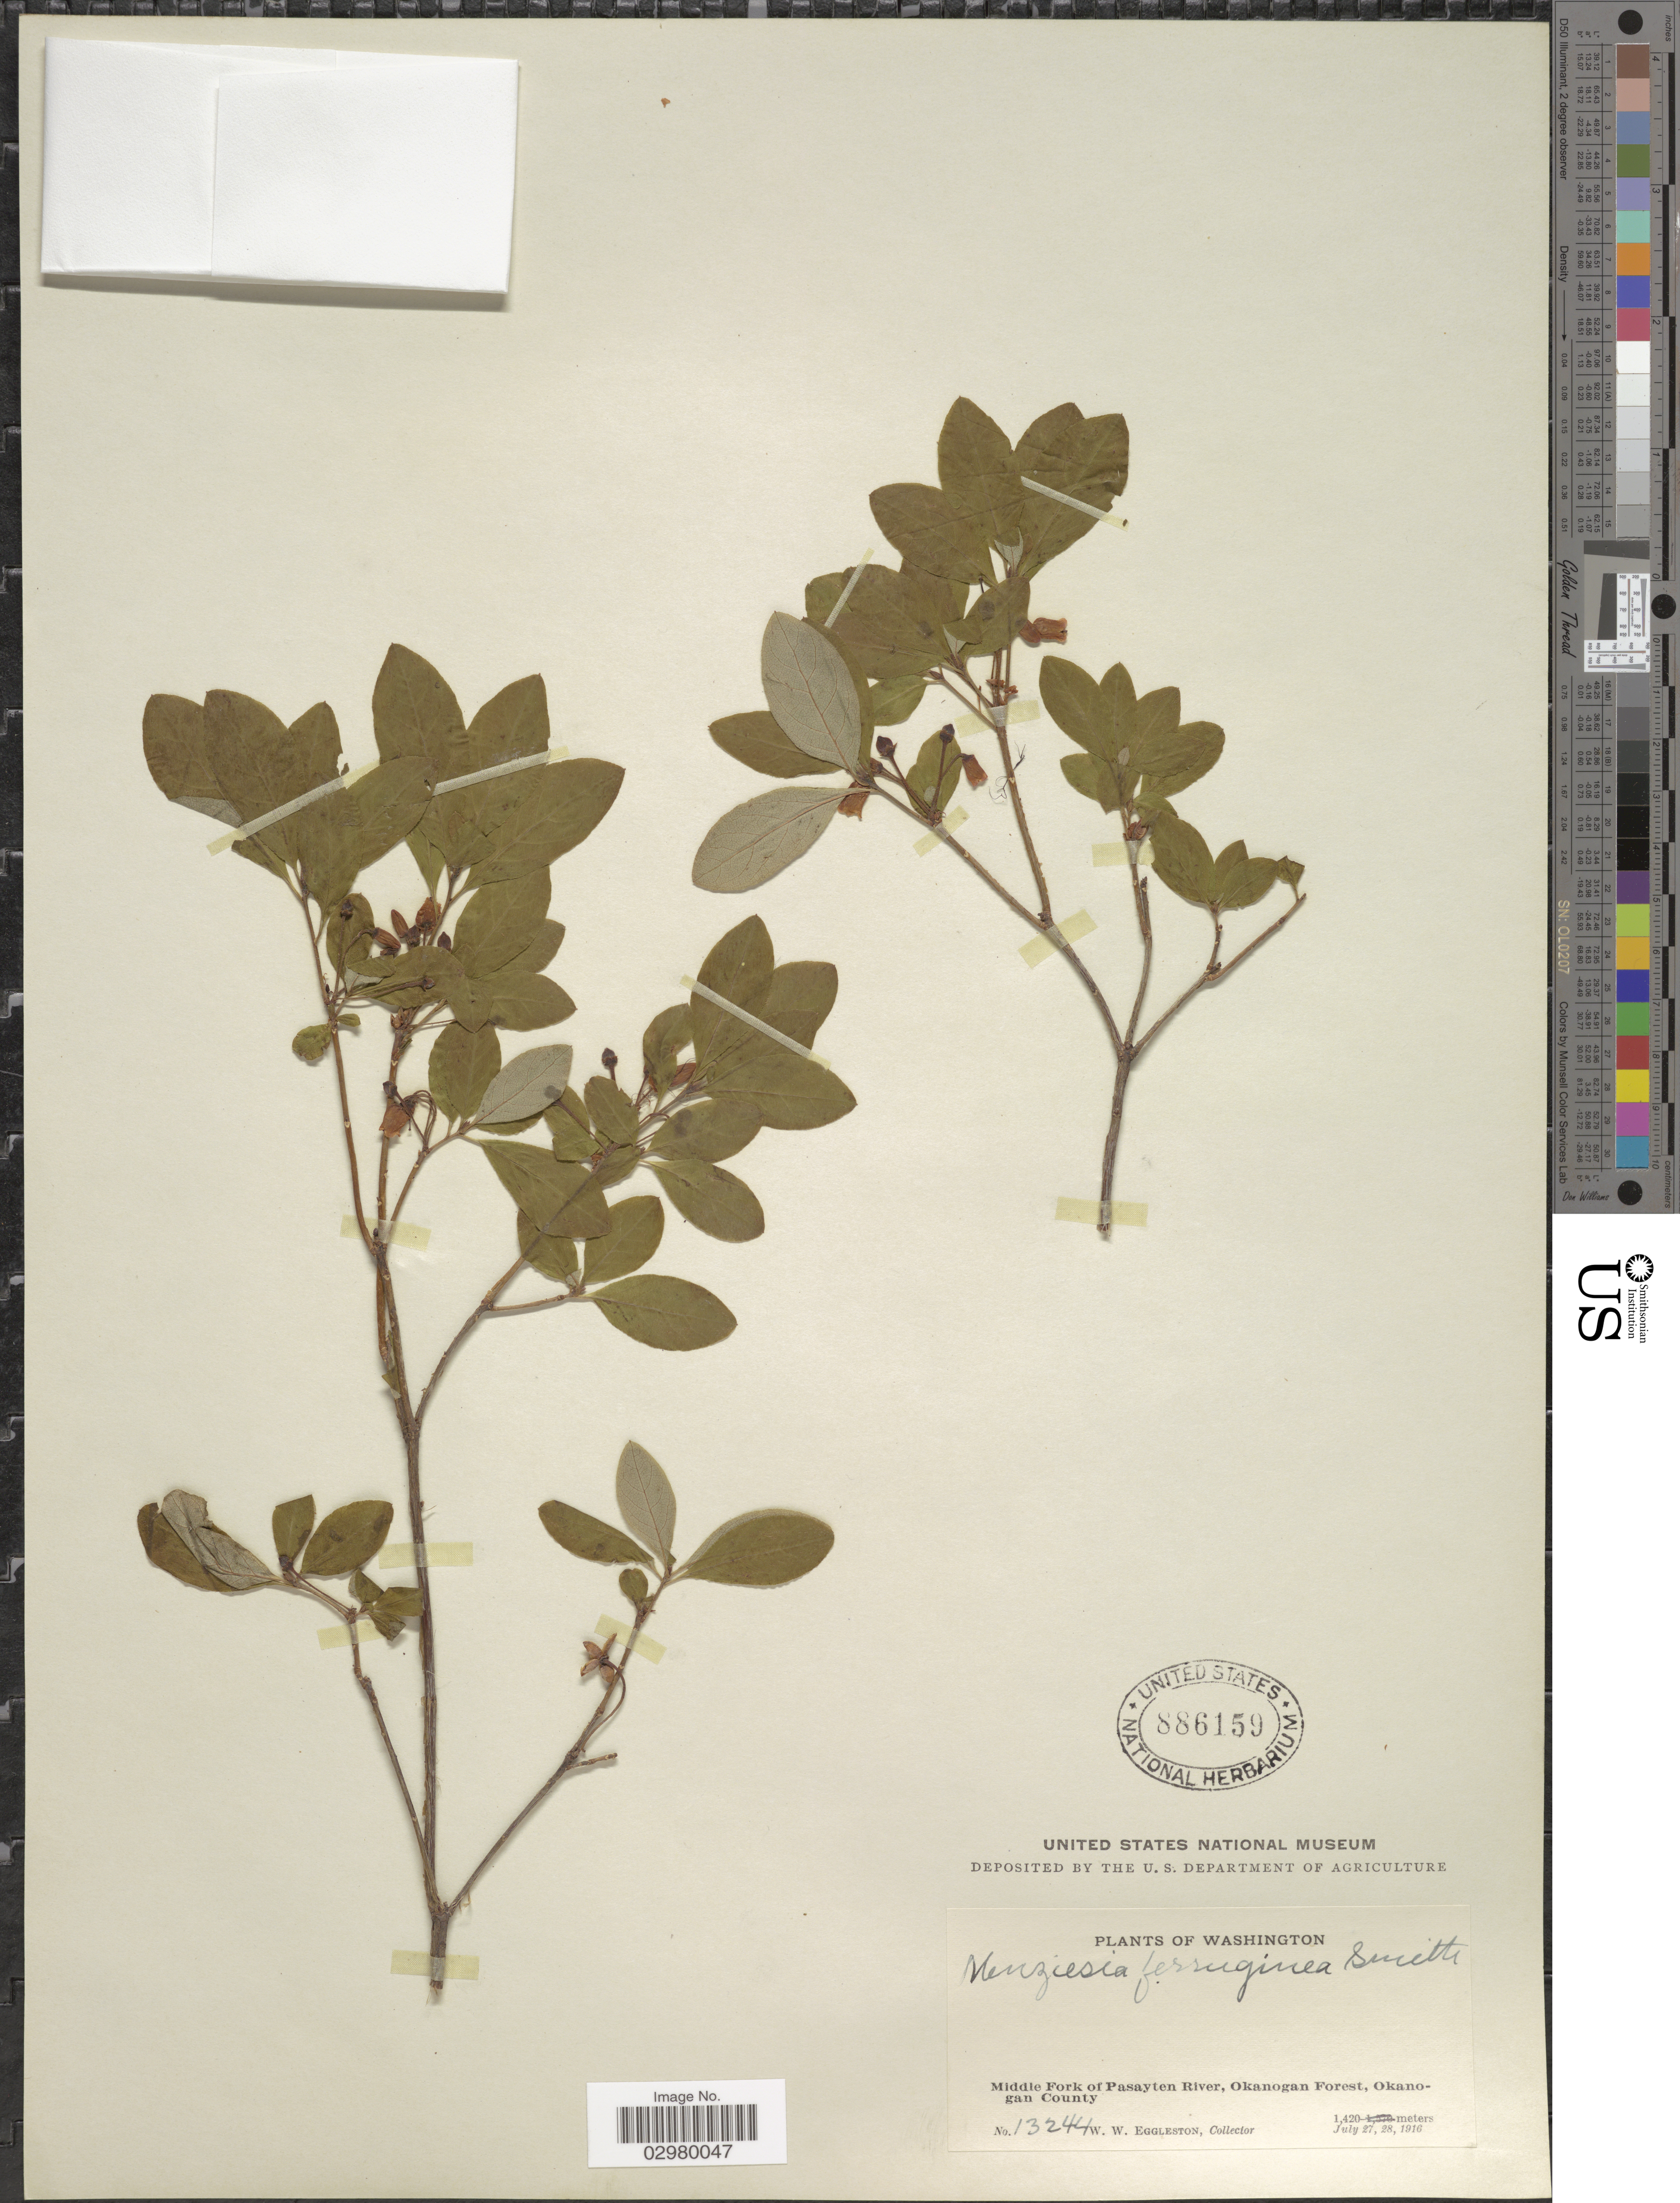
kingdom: Plantae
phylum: Tracheophyta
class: Magnoliopsida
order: Ericales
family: Ericaceae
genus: Menziesia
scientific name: Menziesia ferruginea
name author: Sm.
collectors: W. W. Eggleston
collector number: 13244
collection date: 1916-07-27/1916-07-28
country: United States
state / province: Washington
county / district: Okanogan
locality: Middle Fork of Pasayten River, Okanogan Forest, Okanogan County.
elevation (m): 1420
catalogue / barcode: US 886159